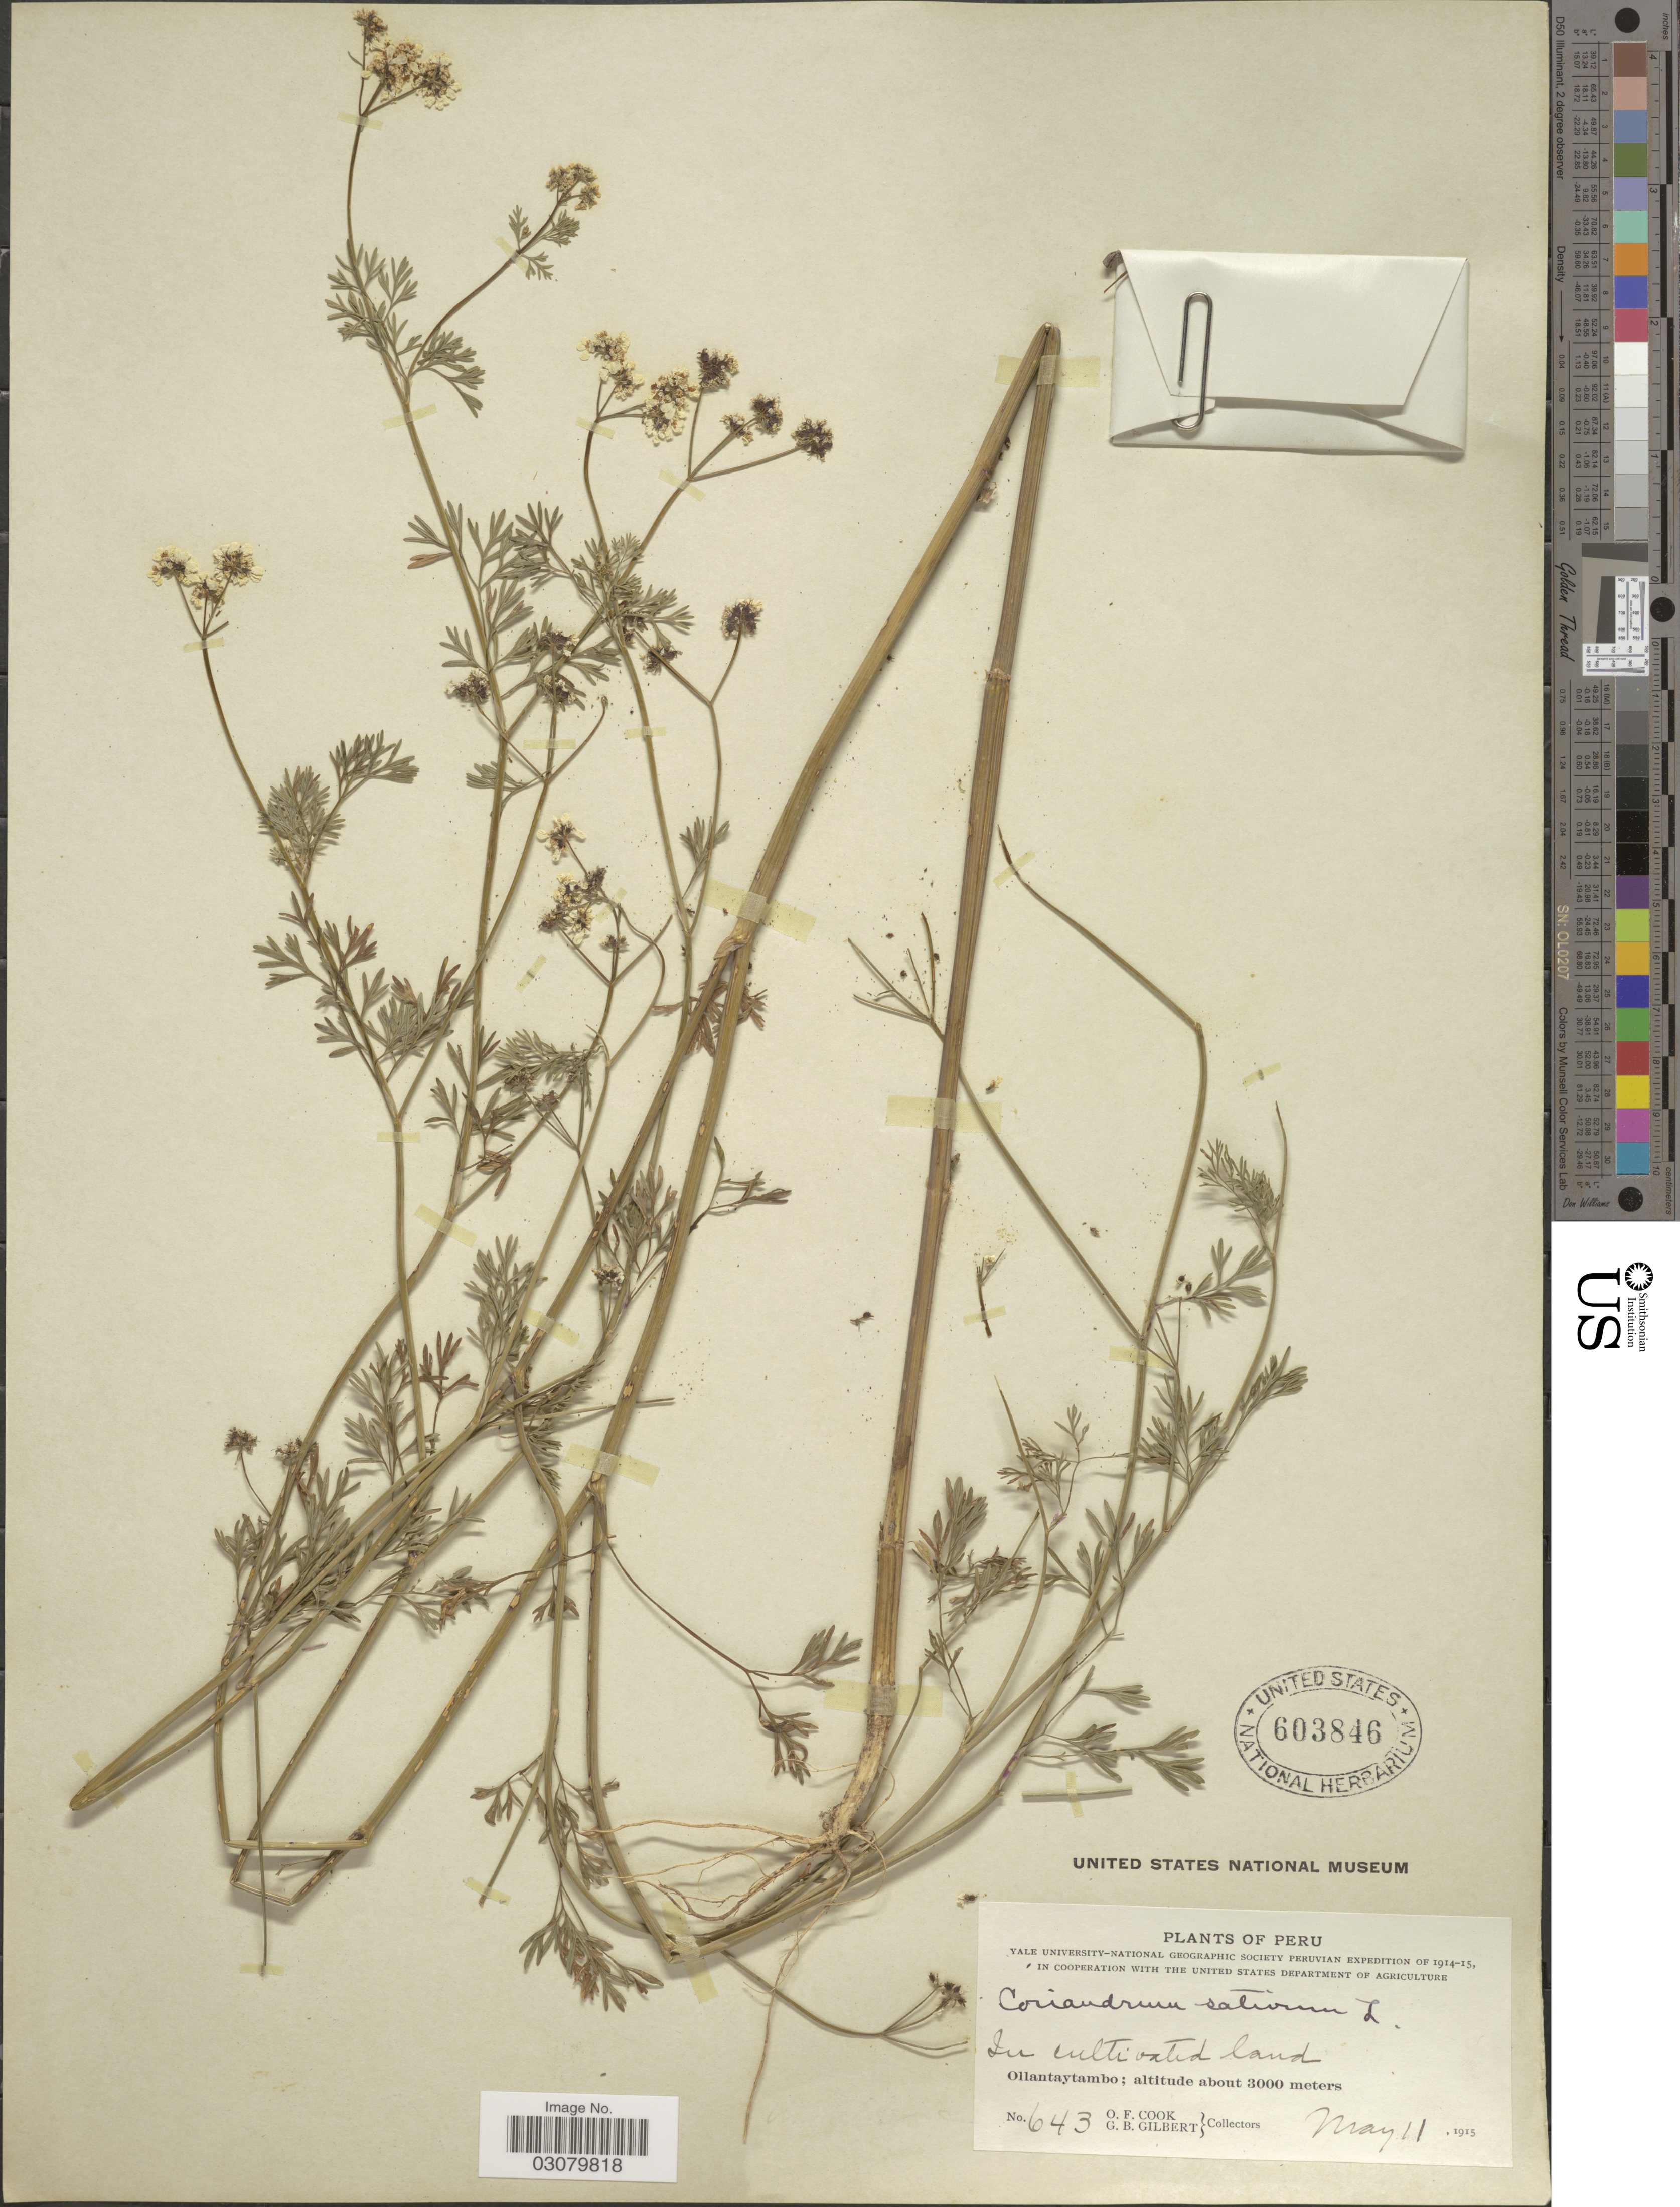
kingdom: Plantae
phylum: Tracheophyta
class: Magnoliopsida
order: Apiales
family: Apiaceae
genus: Coriandrum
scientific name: Coriandrum sativum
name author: L.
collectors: O. F. Cook & G. B. Gilbert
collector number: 643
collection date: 1915-03-11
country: Peru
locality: In cultivated land. Ollantaytambo.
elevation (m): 3000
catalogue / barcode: US 603846